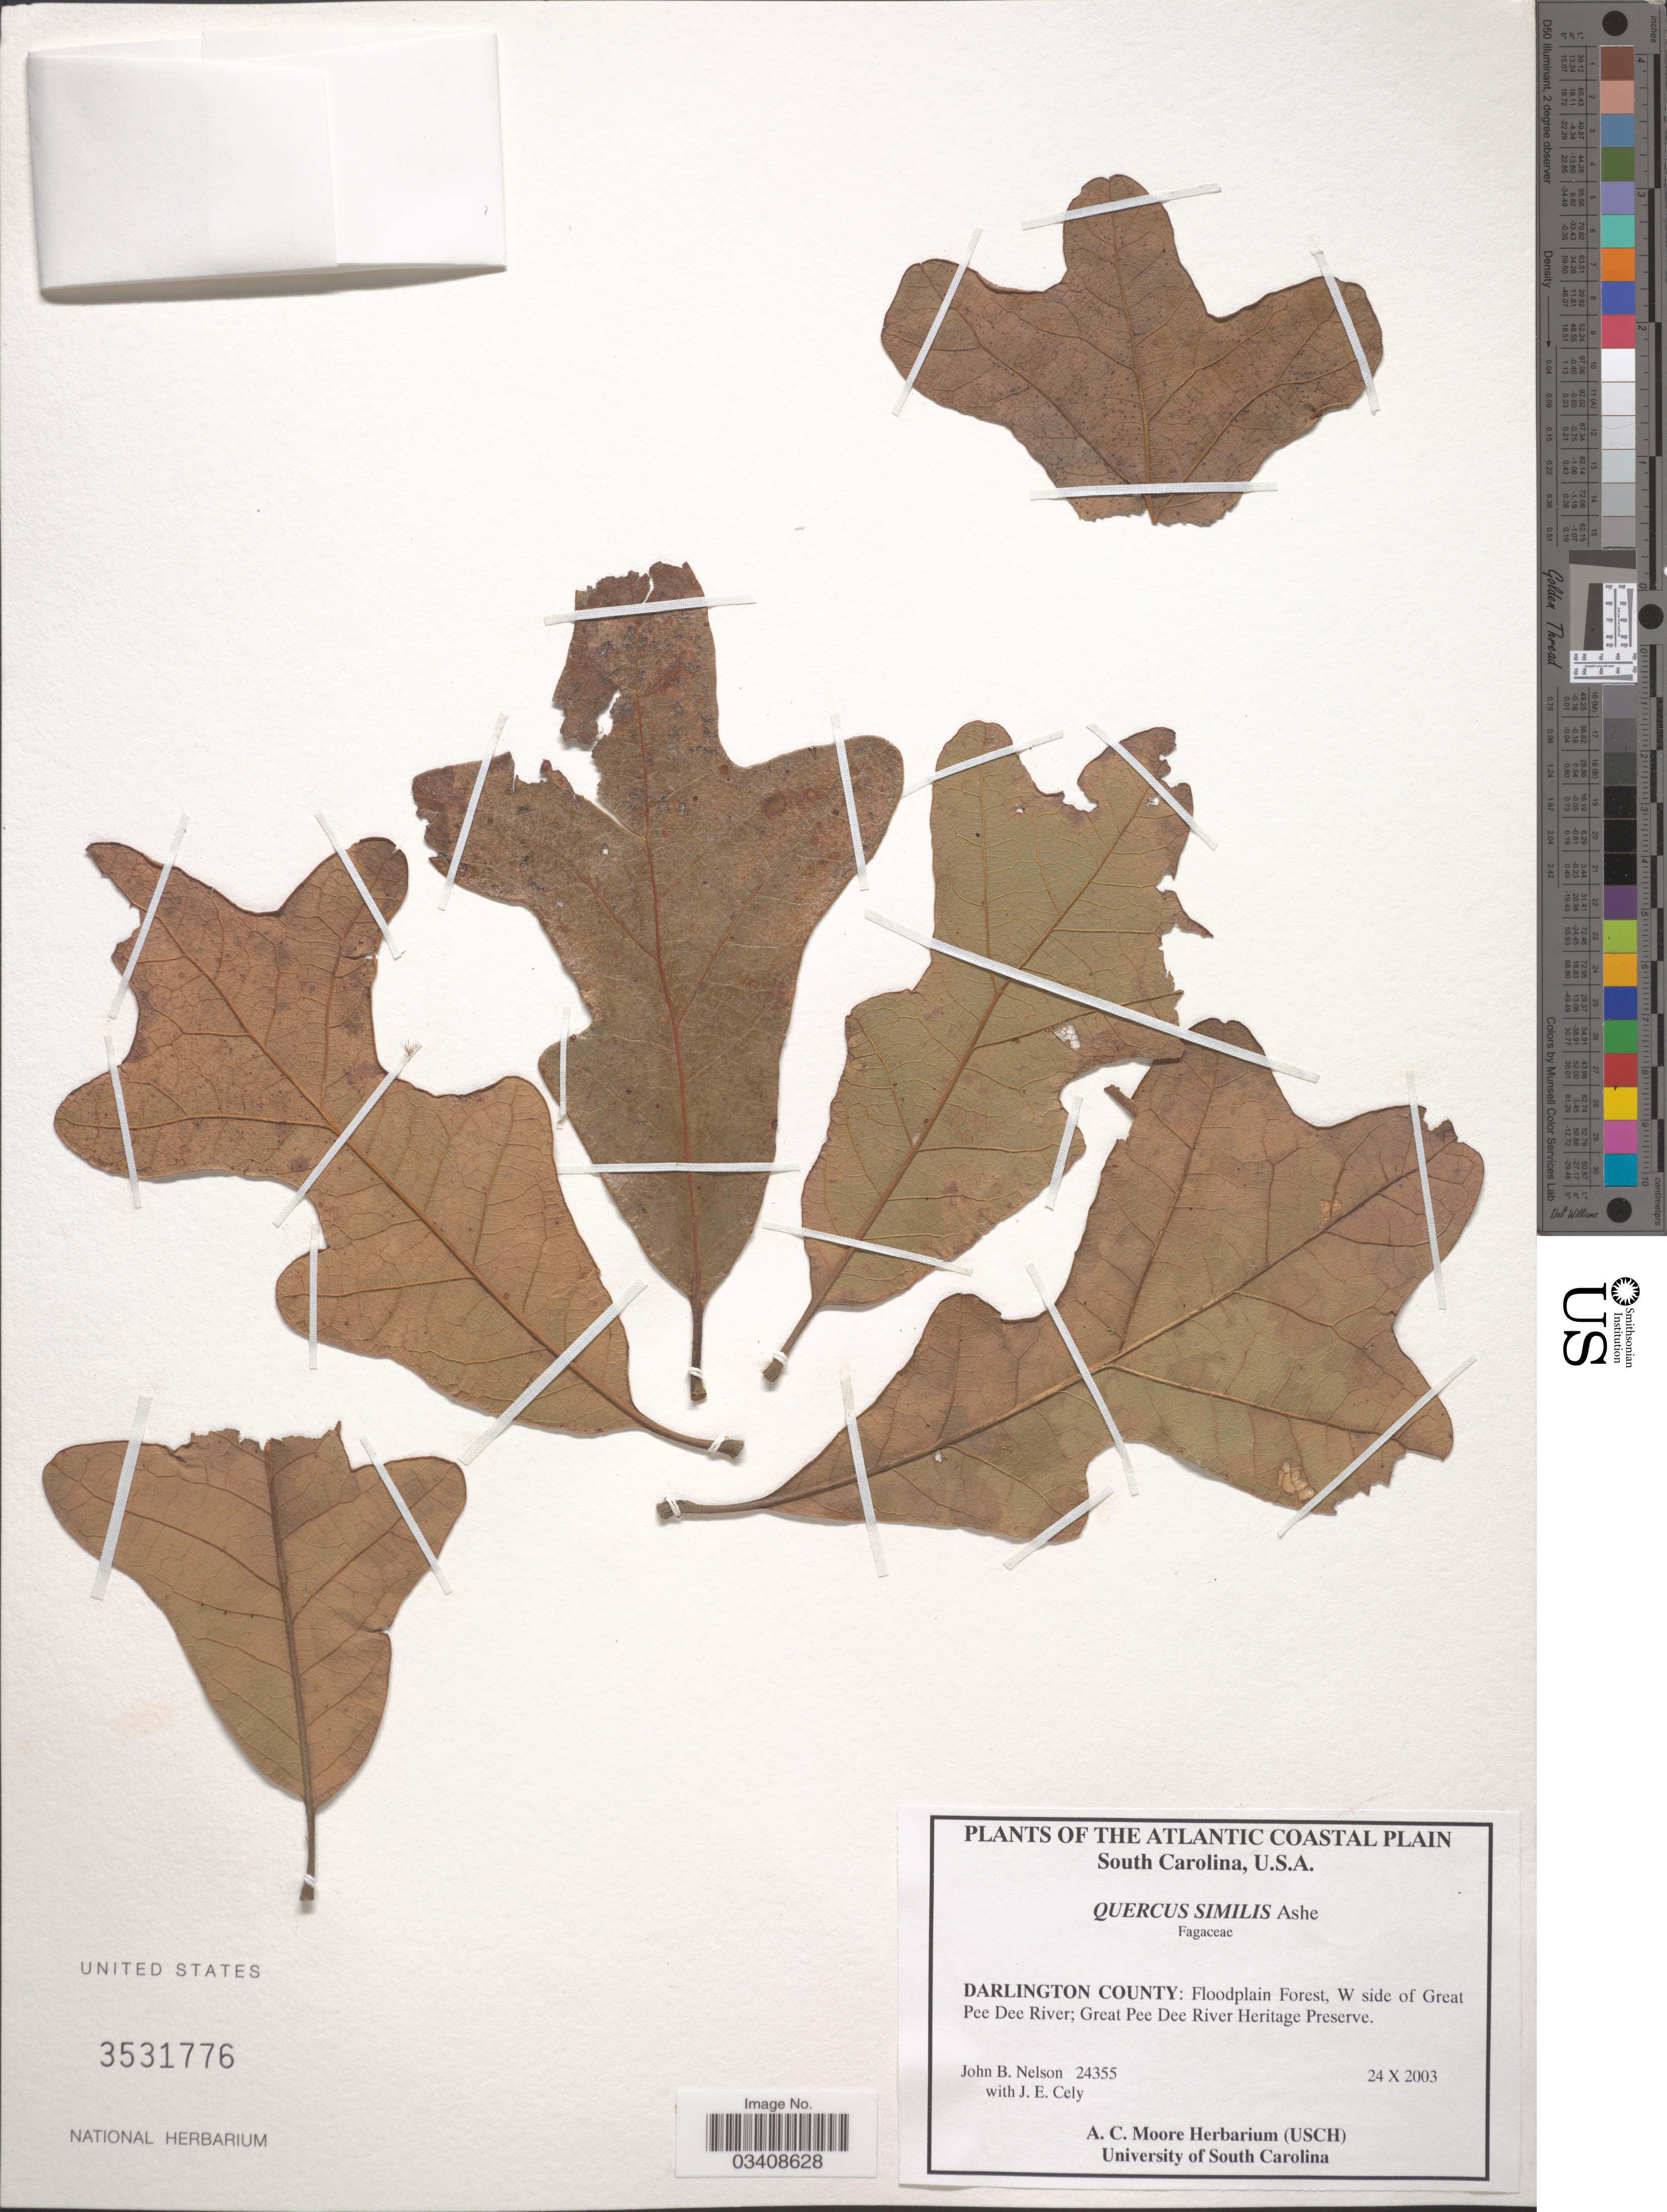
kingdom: Plantae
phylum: Tracheophyta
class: Magnoliopsida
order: Fagales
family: Fagaceae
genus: Quercus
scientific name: Quercus similis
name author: Ashe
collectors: J. B. Nelson & J. Cely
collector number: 24355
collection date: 2003-10-24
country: United States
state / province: South Carolina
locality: The Atlantic Coastal Plain. Darlington County: Floodplain Forest, W side of Great Pee Dee River; Great Pee Dee River Heritage Preserve.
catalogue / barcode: US 3531776